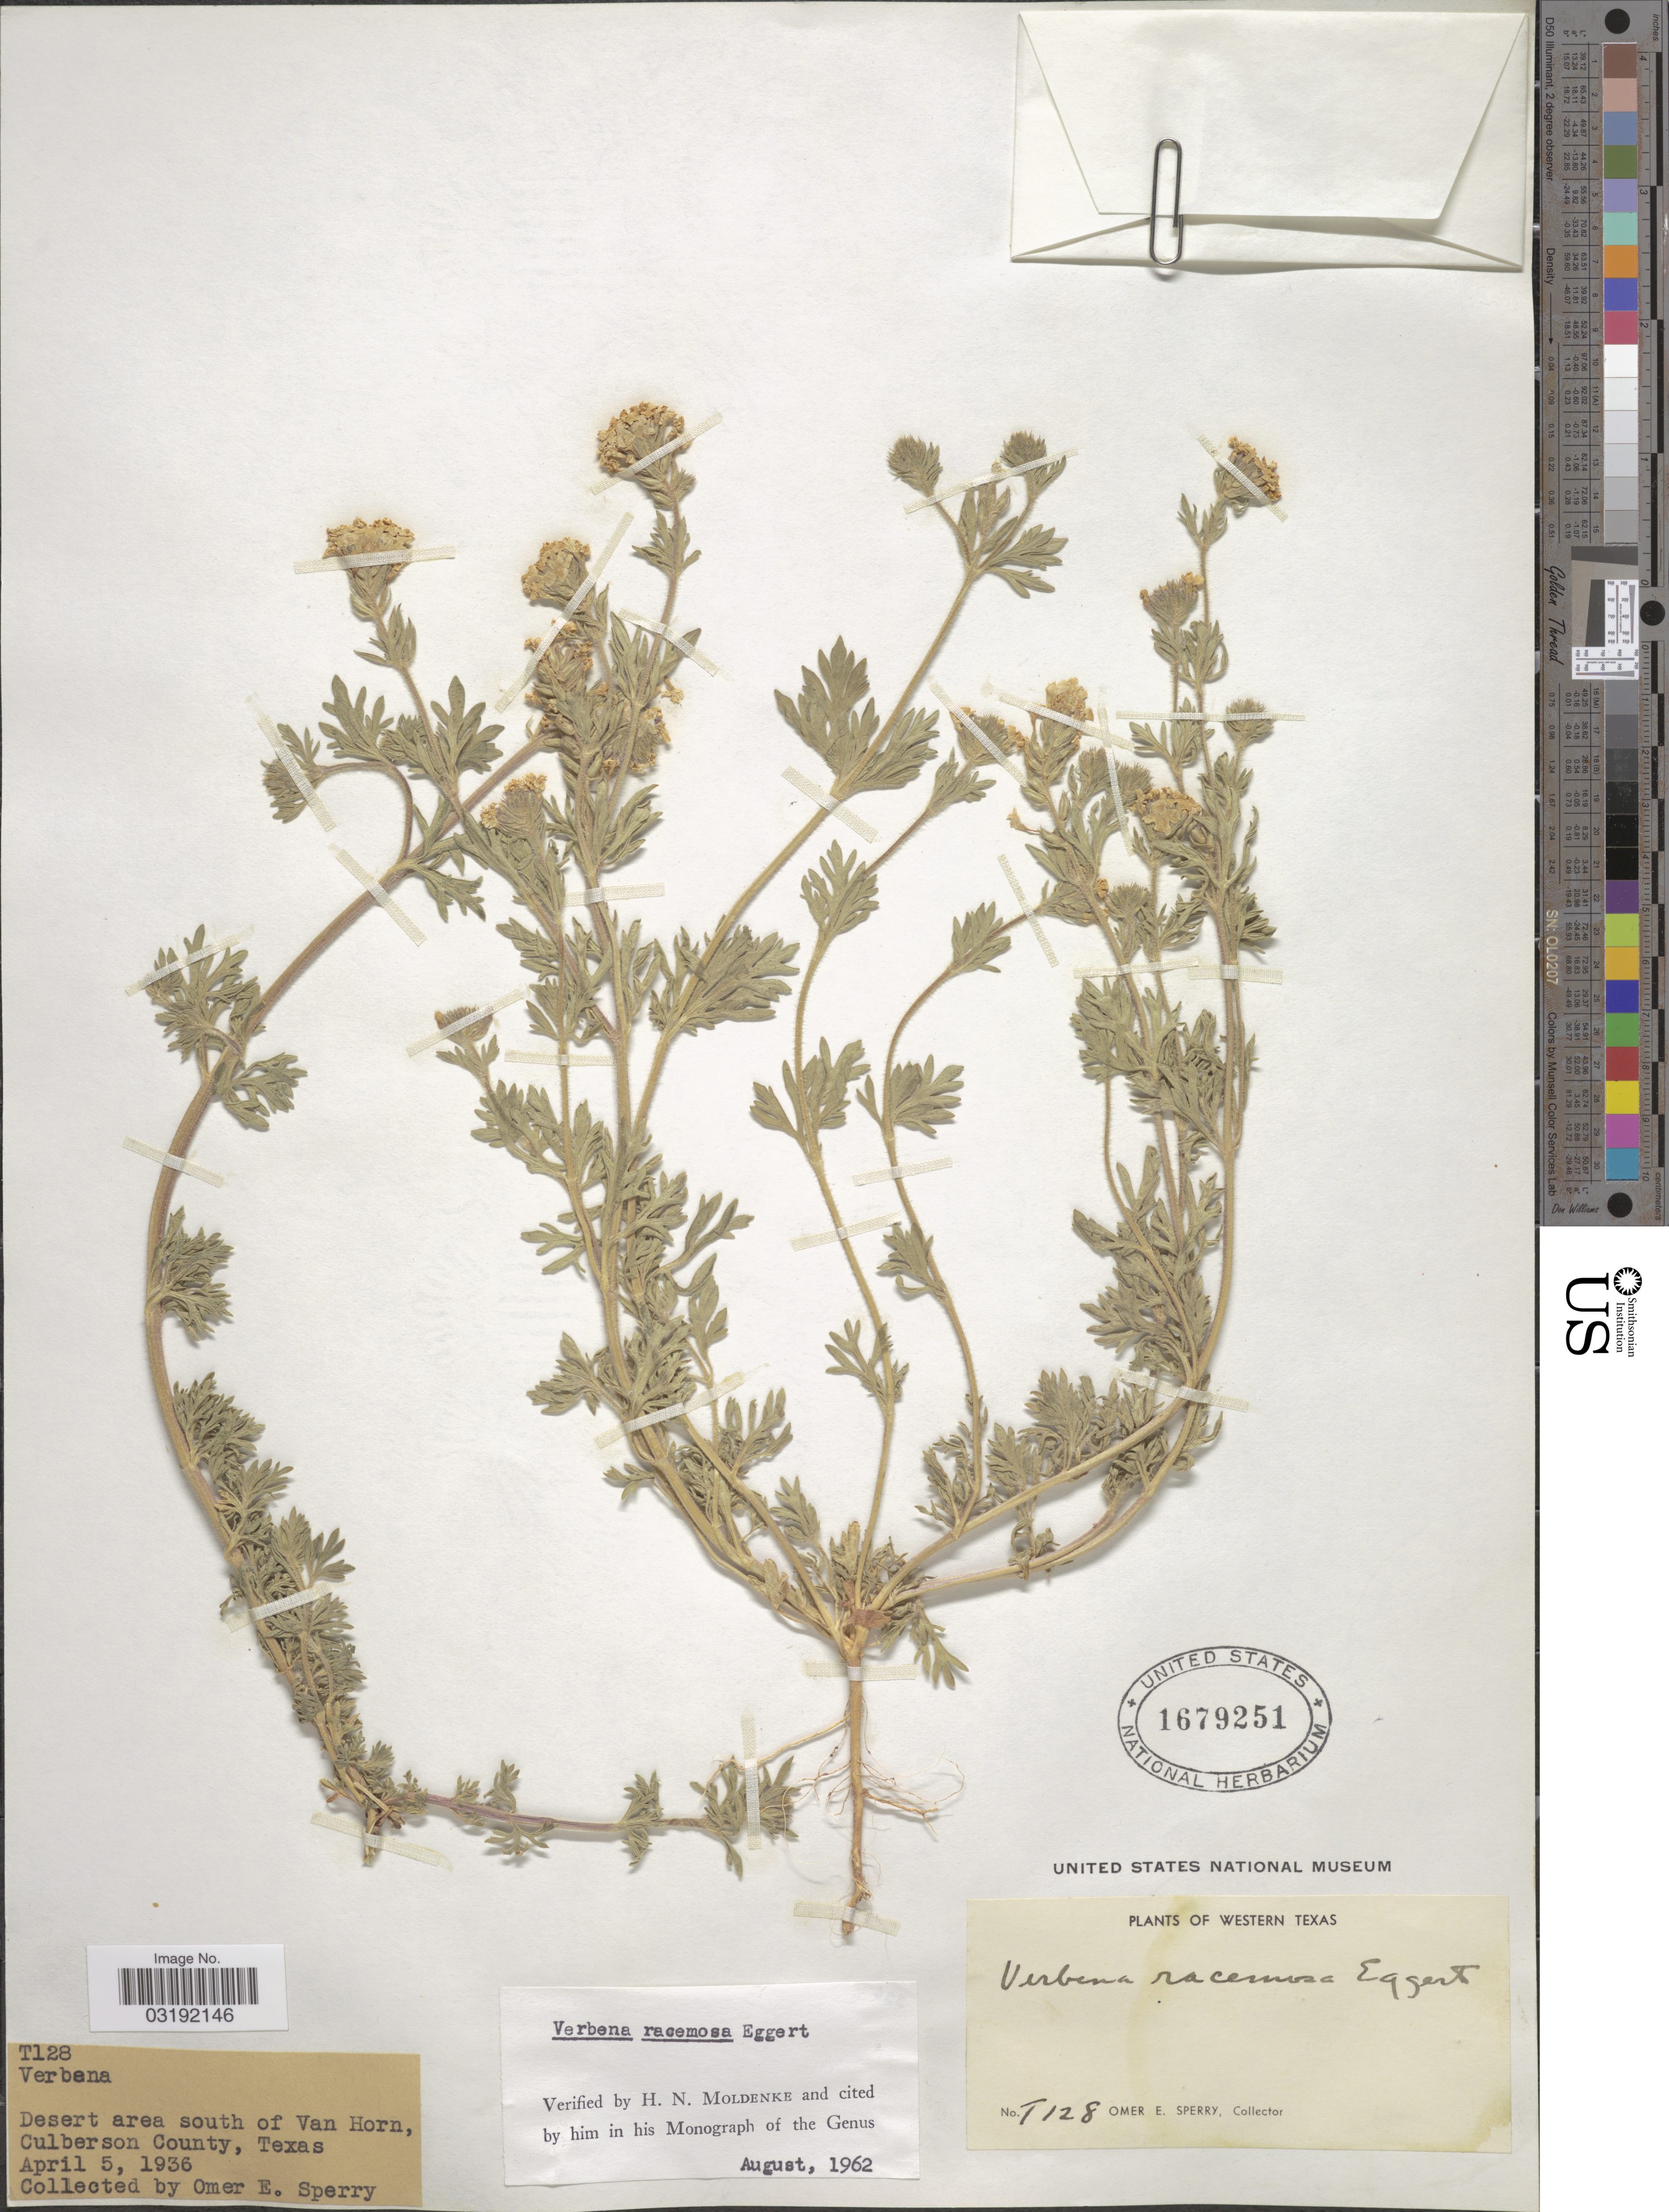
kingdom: Plantae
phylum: Tracheophyta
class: Magnoliopsida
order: Lamiales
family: Verbenaceae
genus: Verbena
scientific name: Verbena racemosa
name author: Eggert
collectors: O. E. Sperry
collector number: T128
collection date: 1936-04-05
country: United States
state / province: Texas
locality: Western Texas. Desert area south of Van Horn, Culberson County.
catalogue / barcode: US 1679251